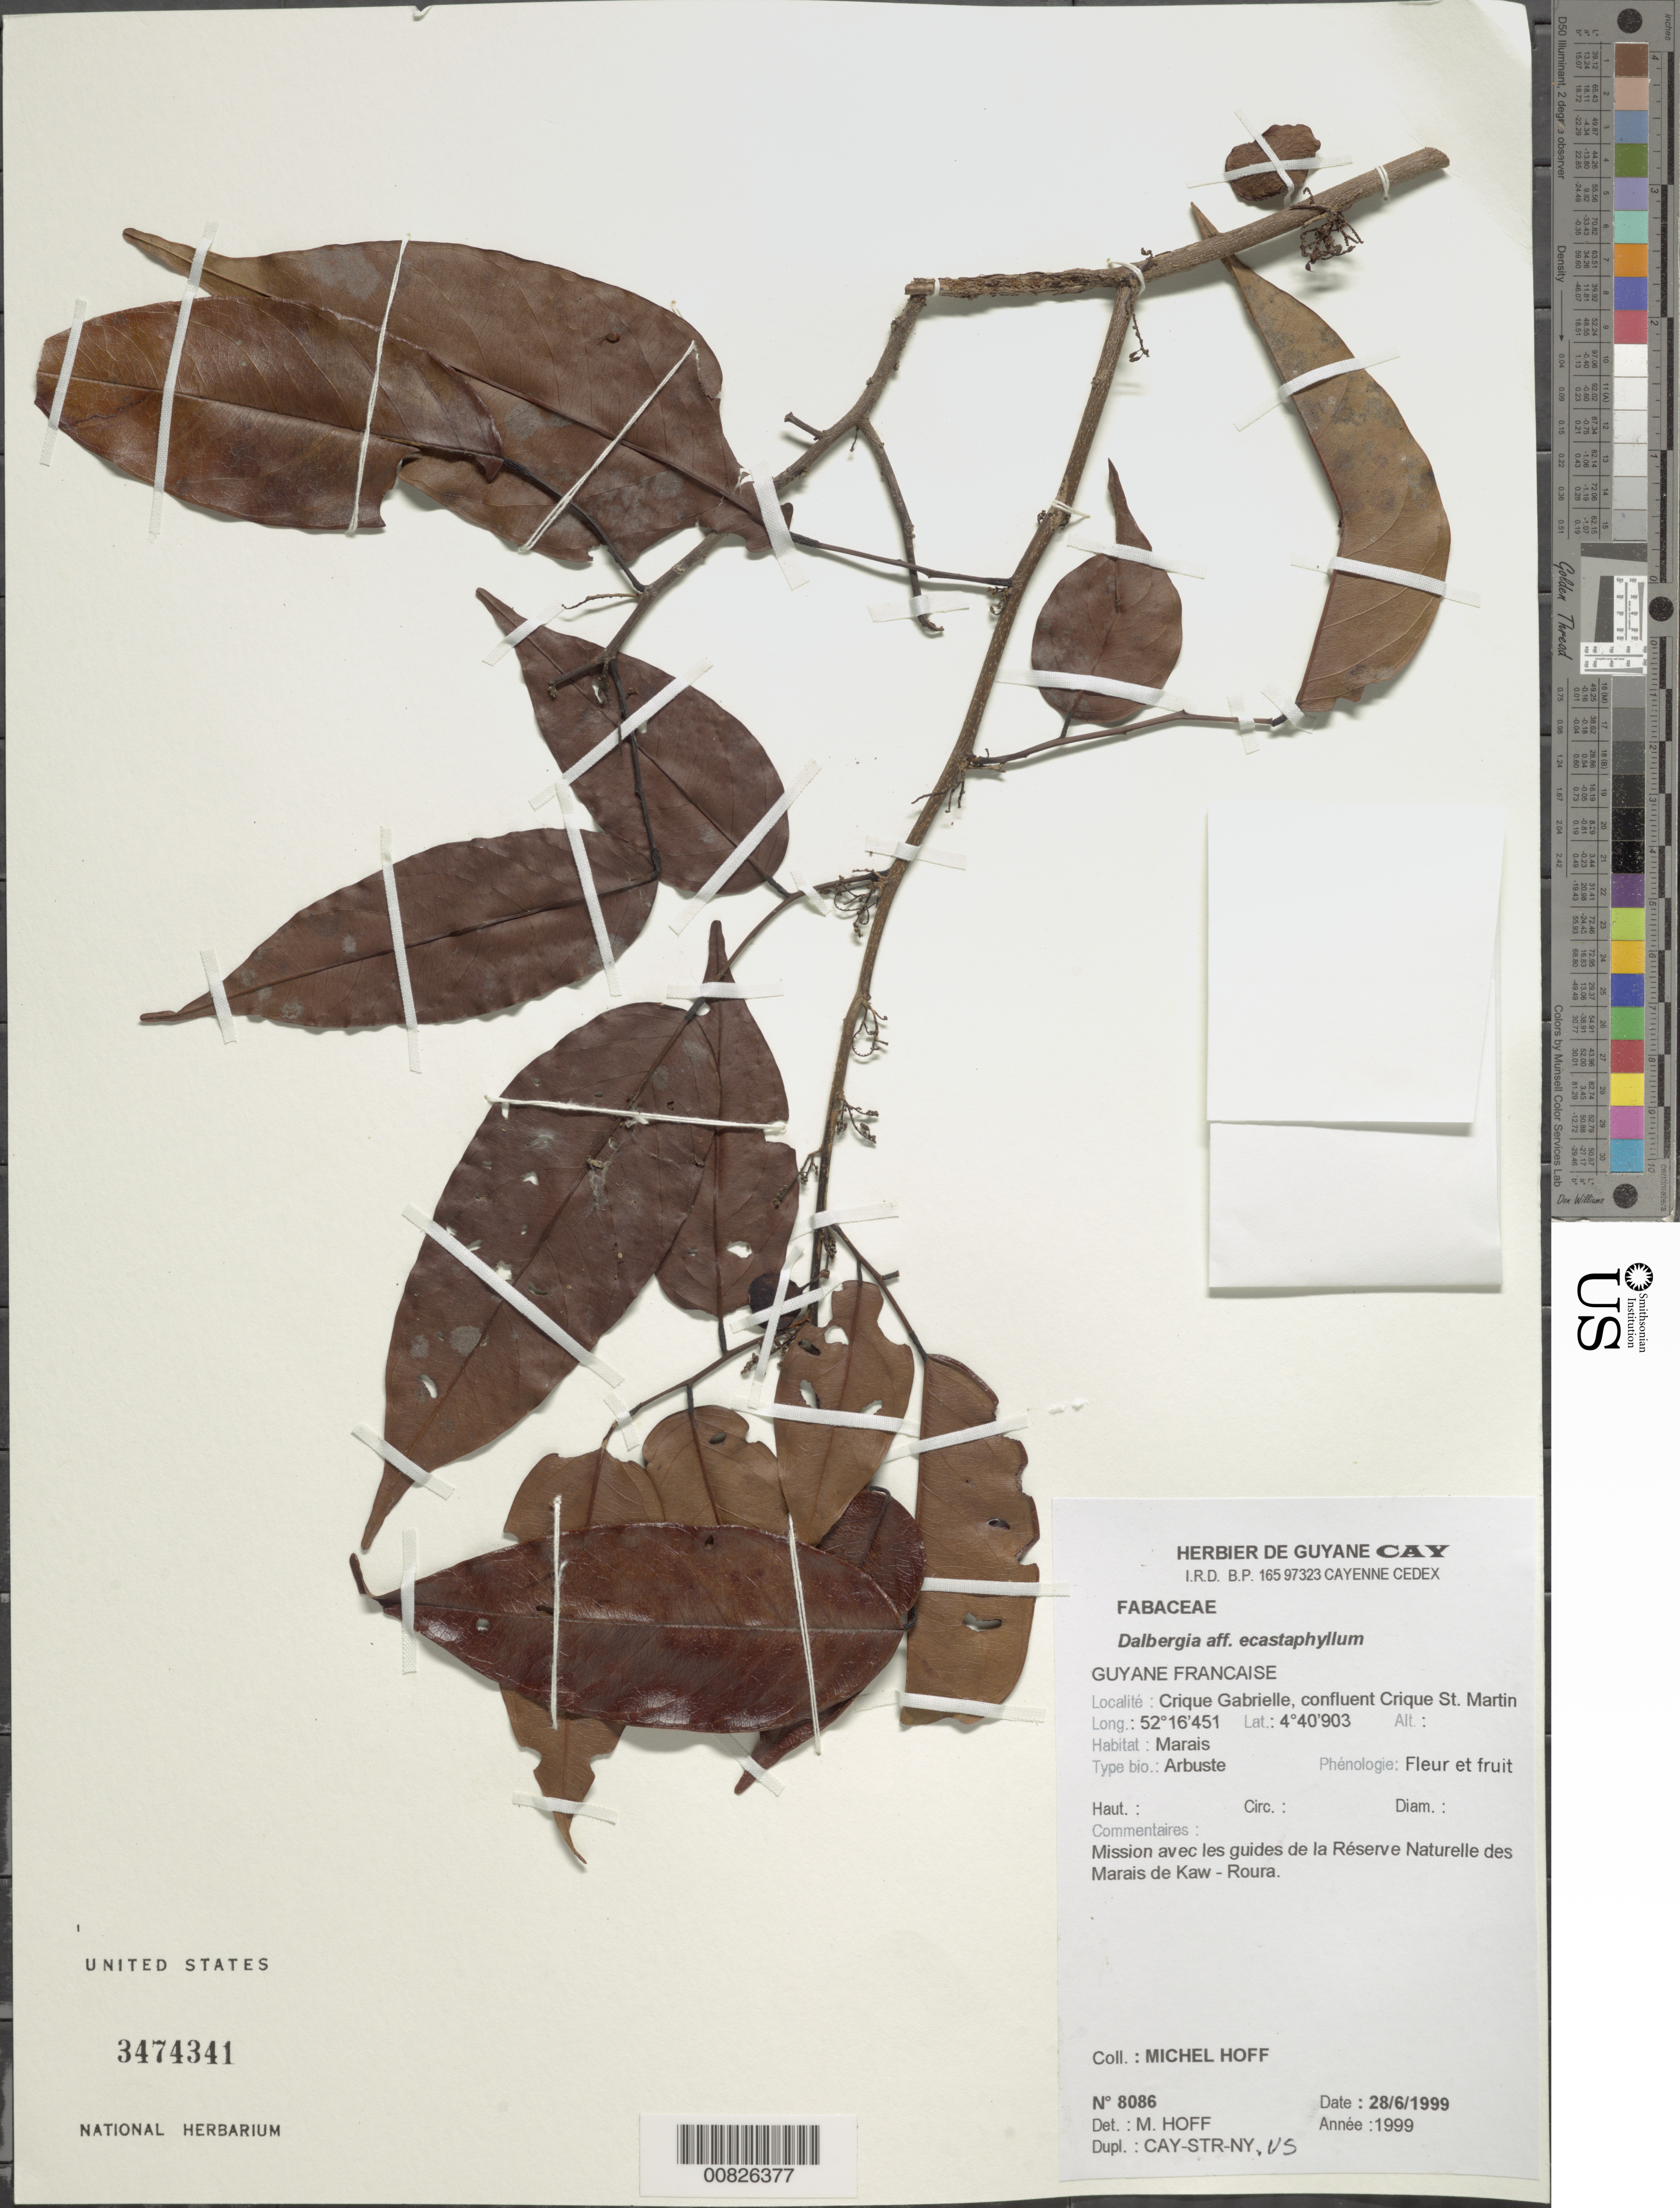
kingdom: Plantae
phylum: Tracheophyta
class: Magnoliopsida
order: Fabales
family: Fabaceae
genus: Dalbergia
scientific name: Dalbergia ecastaphyllum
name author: (L.) Taub.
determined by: Hoff, M.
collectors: M. Hoff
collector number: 8086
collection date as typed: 28-Jun-99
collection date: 1999-06-28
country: French Guiana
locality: Crique Gabrielle, confluent Crique St. Martin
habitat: Marais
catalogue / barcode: US 3474341